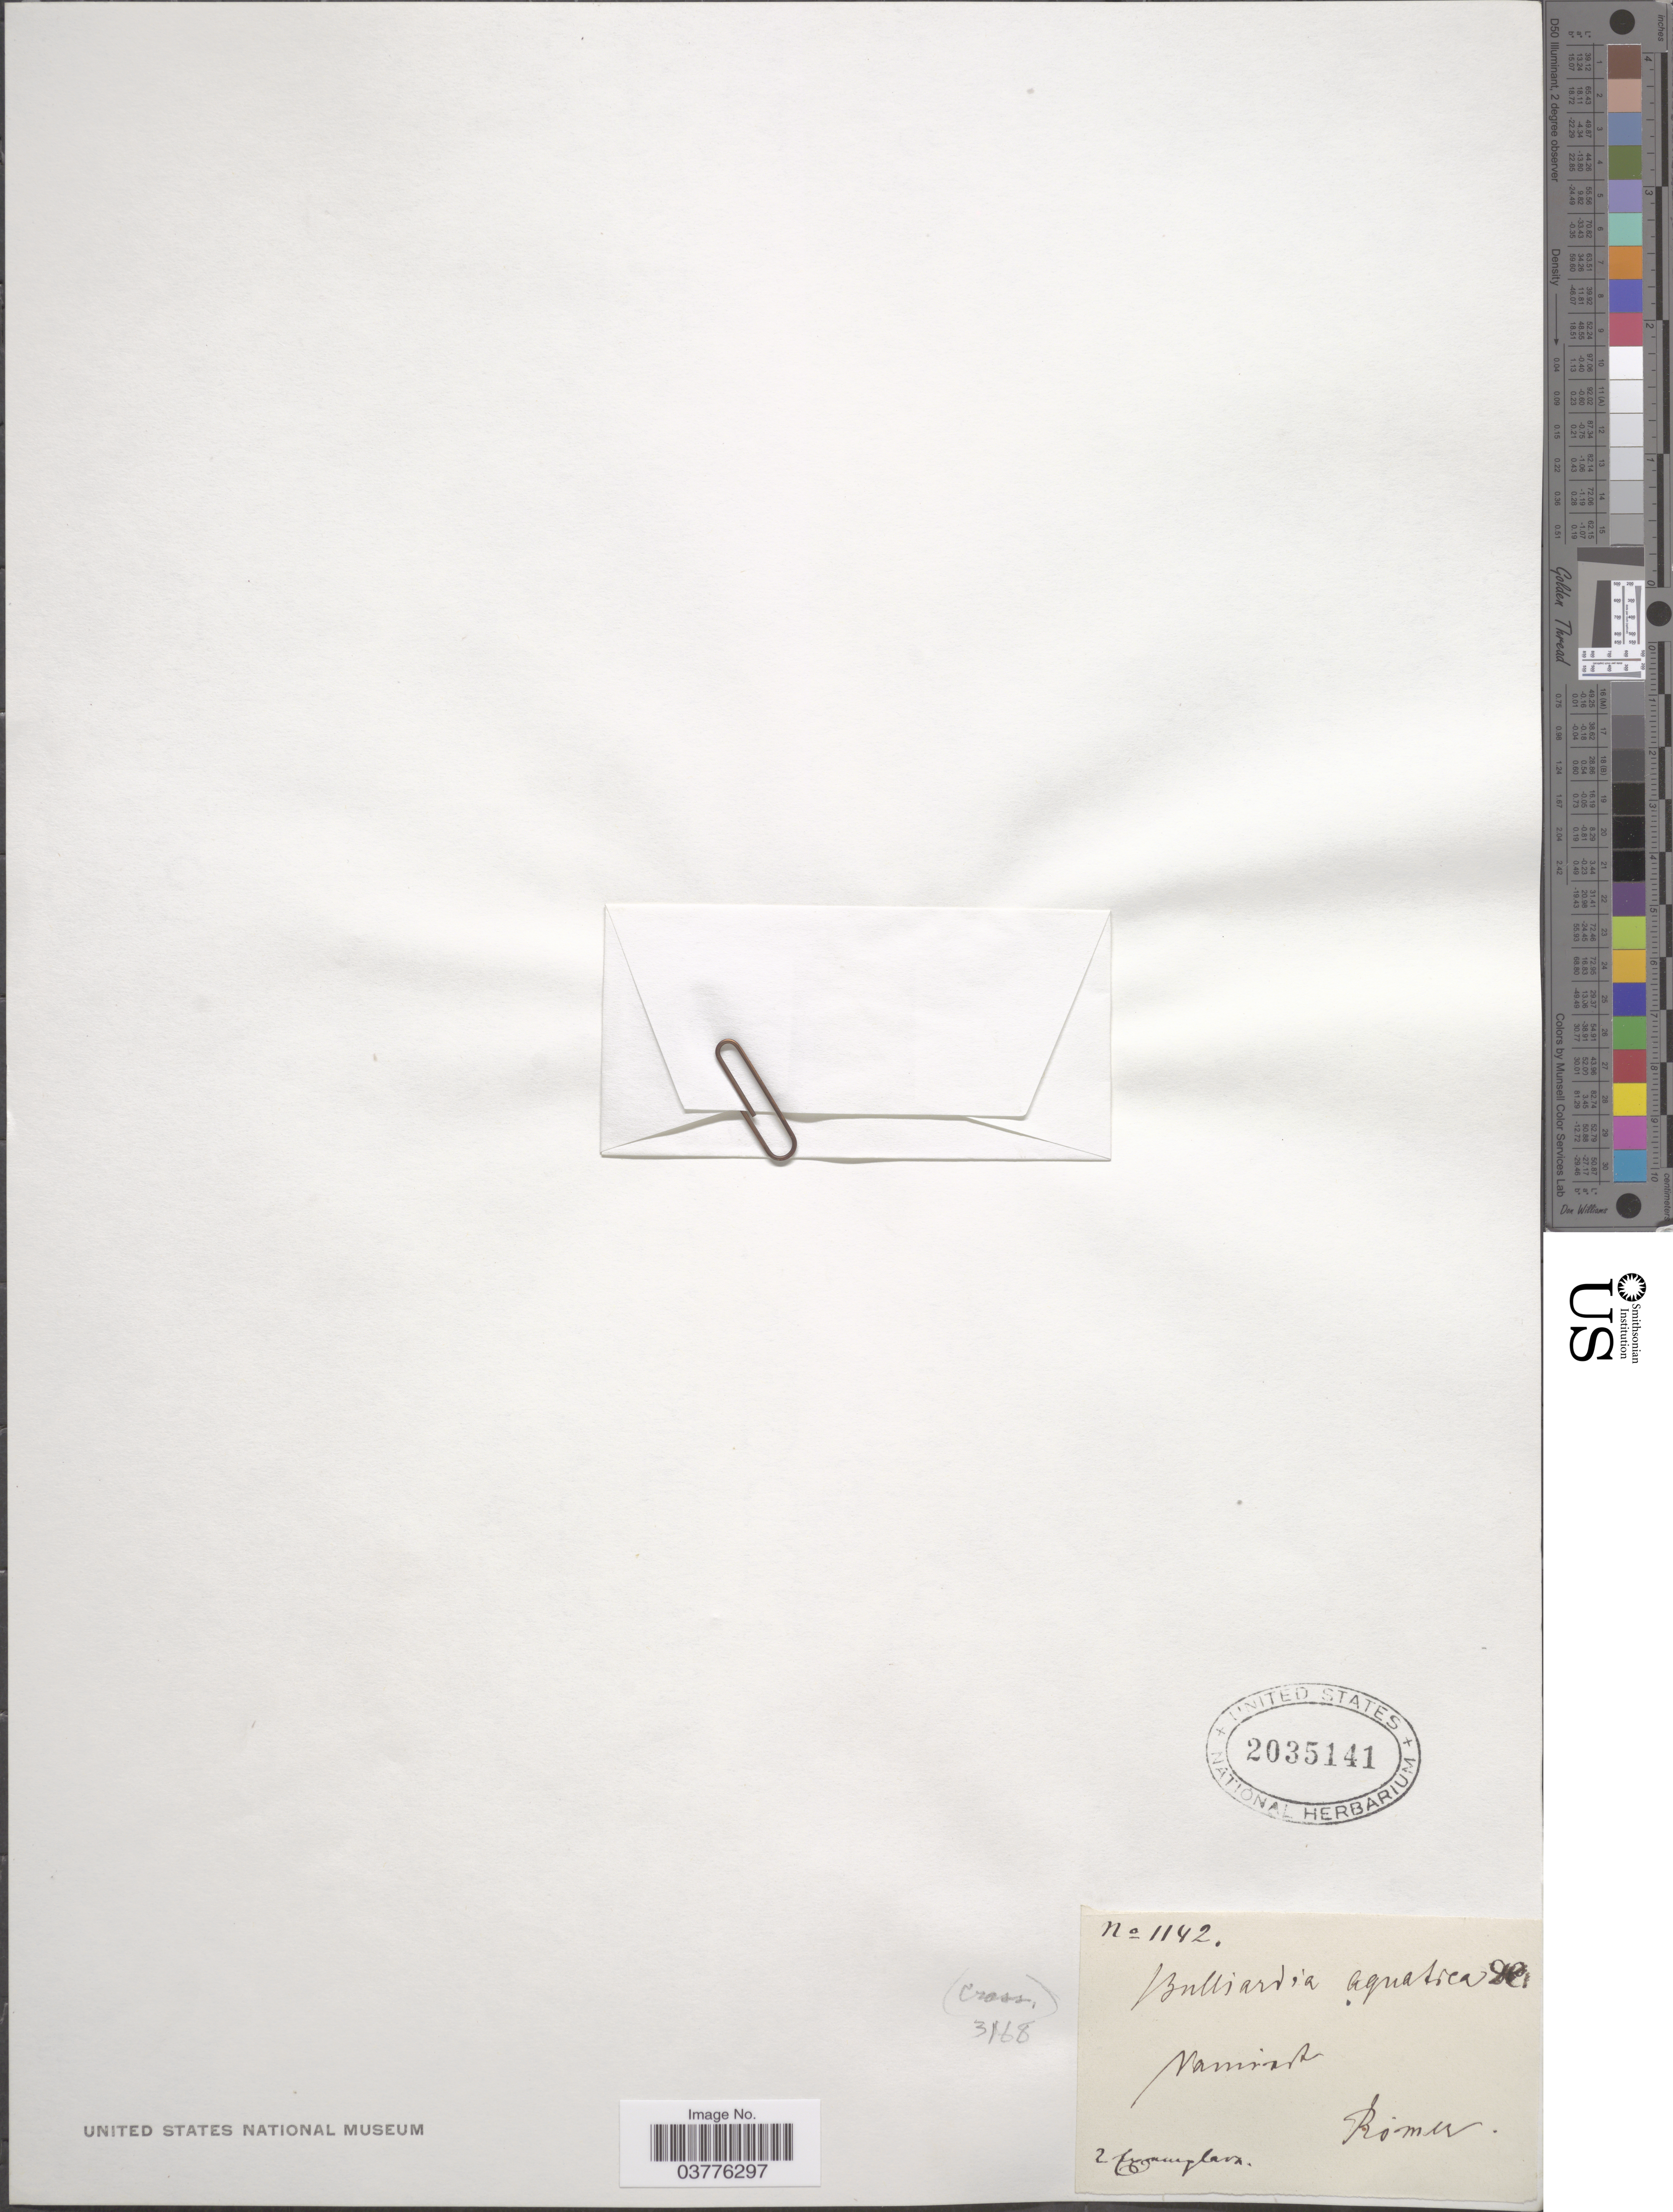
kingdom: Plantae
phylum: Tracheophyta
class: Magnoliopsida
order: Saxifragales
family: Crassulaceae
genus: Crassula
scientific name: Crassula aquatica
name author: (L.) Schönland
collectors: -. Romer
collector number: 1142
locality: Nanirante*.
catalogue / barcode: US 2035141